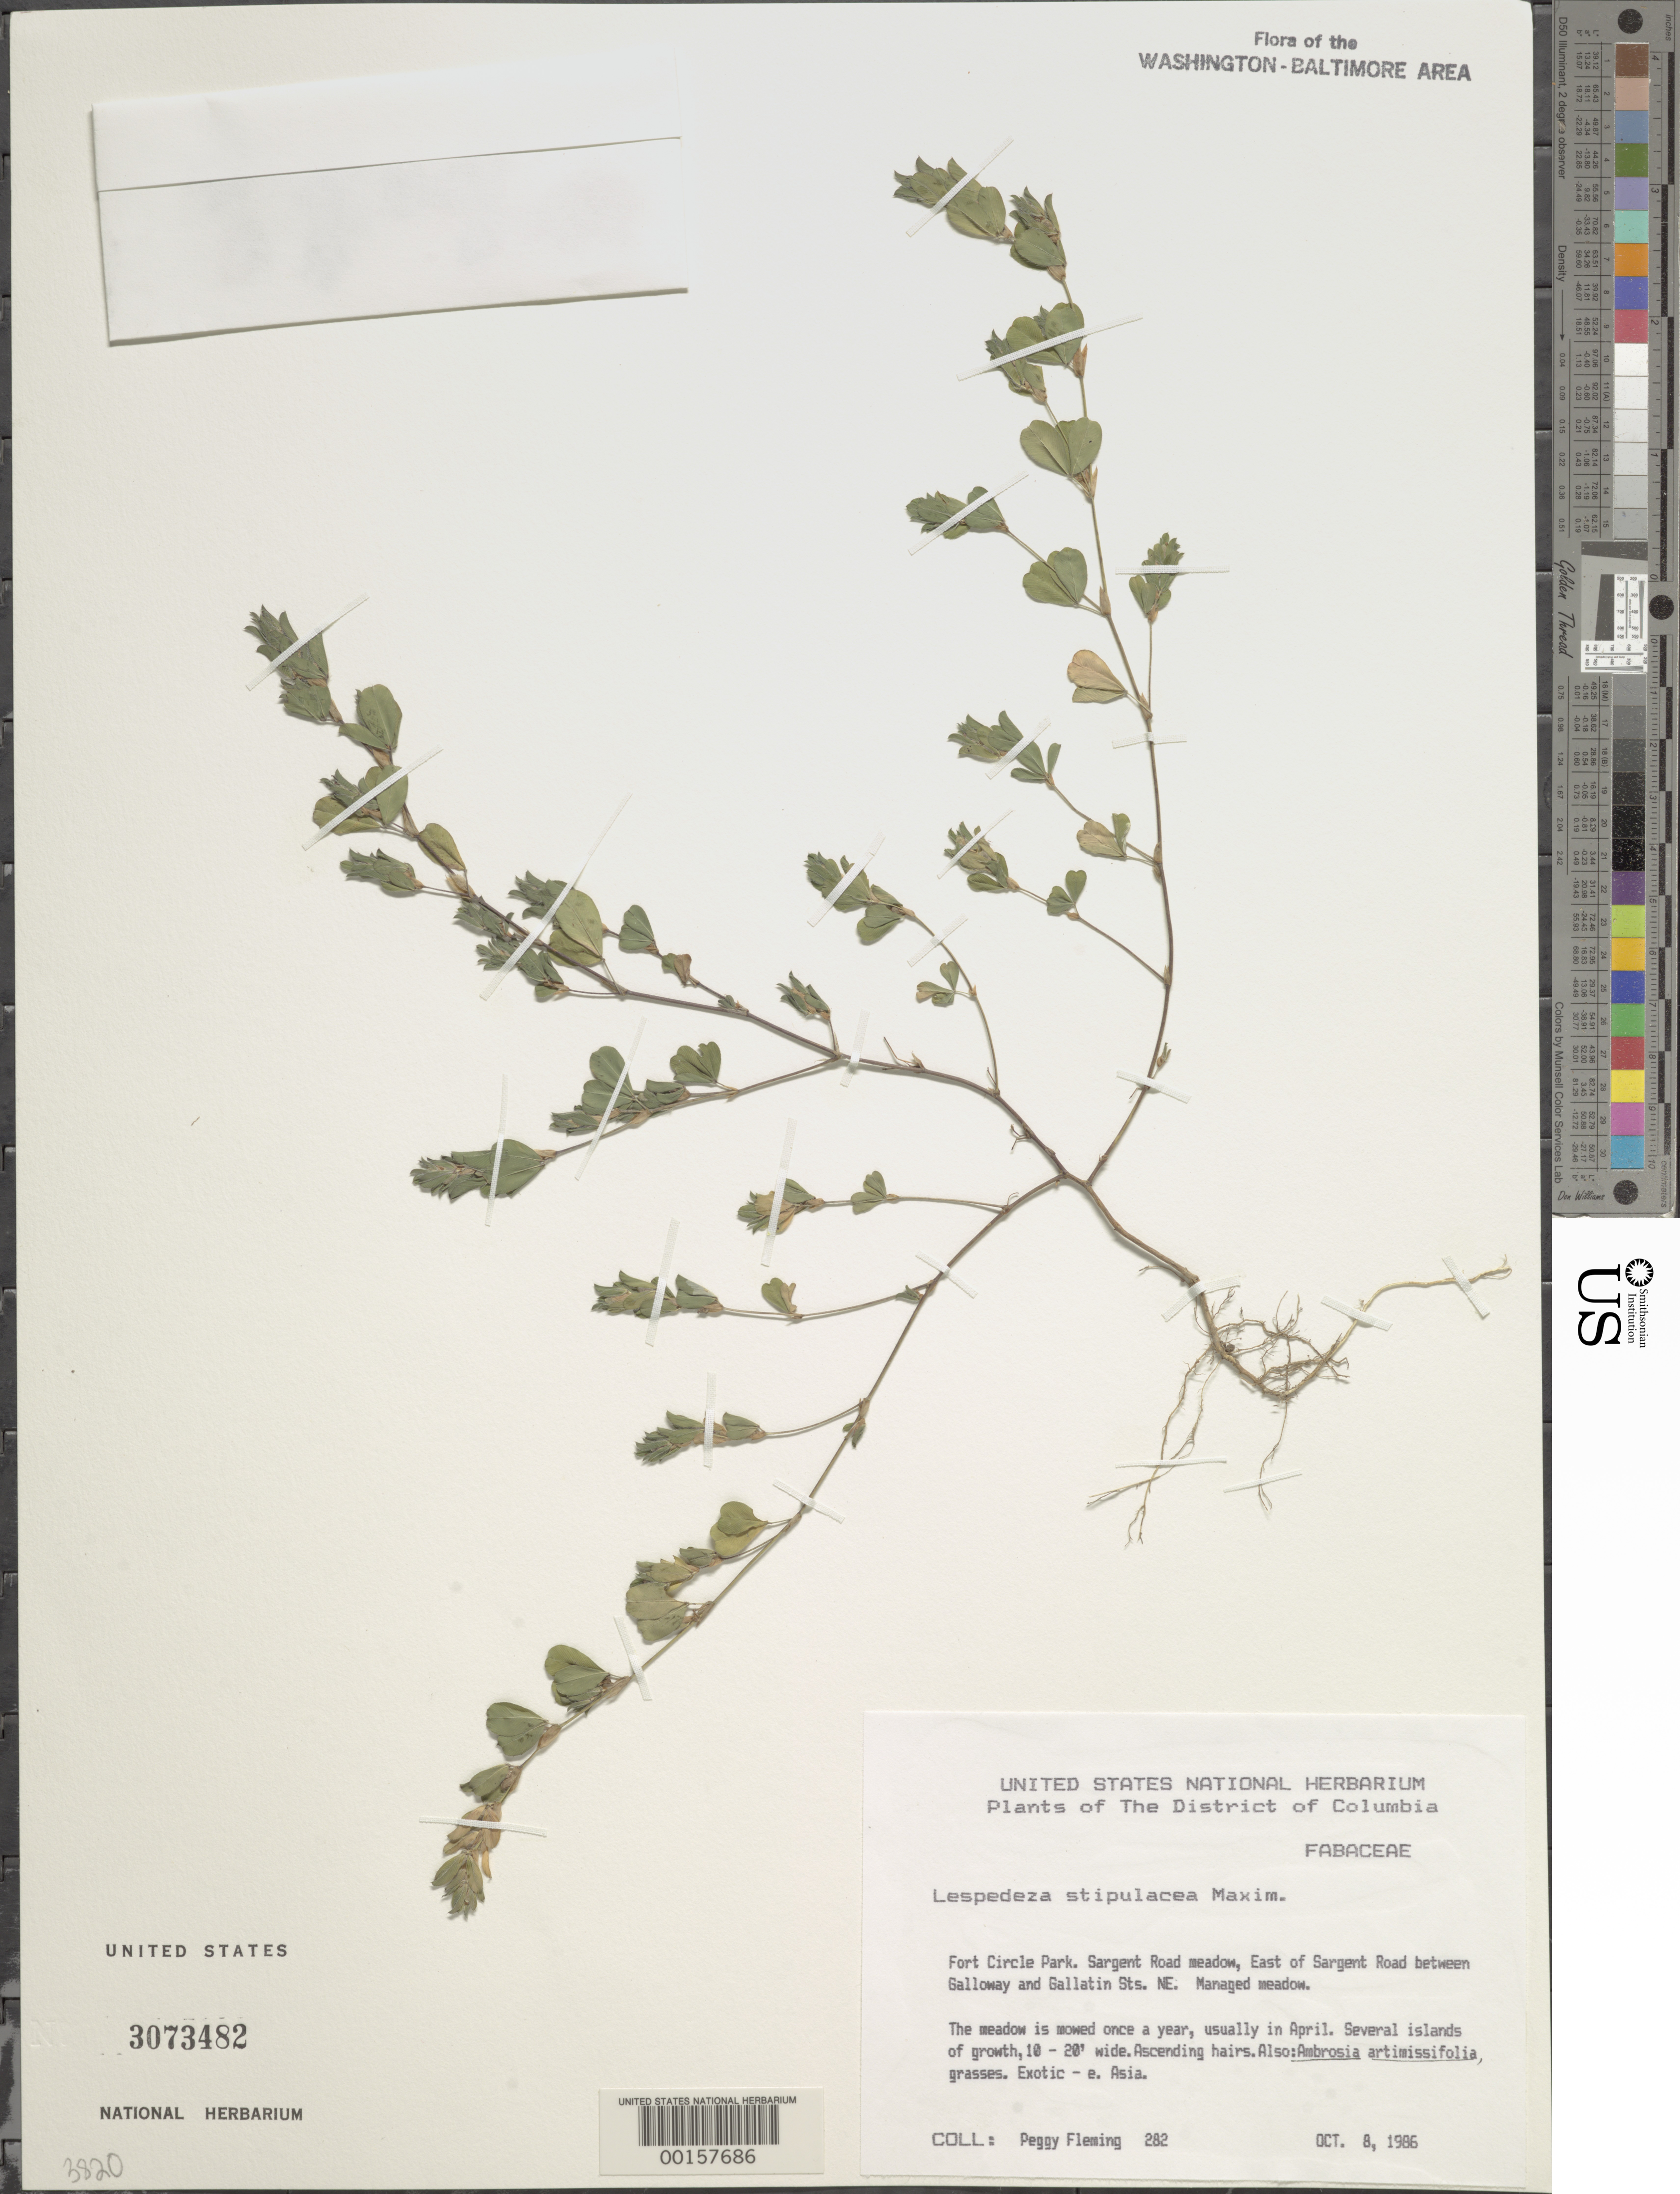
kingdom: Plantae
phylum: Tracheophyta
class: Magnoliopsida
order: Fabales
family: Fabaceae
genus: Kummerowia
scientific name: Kummerowia stipulacea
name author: (Maxim.) Makino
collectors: P. Fleming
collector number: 282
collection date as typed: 08 Oct 1986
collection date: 1986-10-08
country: United States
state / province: District of Columbia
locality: Between Galloway and Gallatin Sts. NE.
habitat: Managed meadow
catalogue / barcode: US 3073482